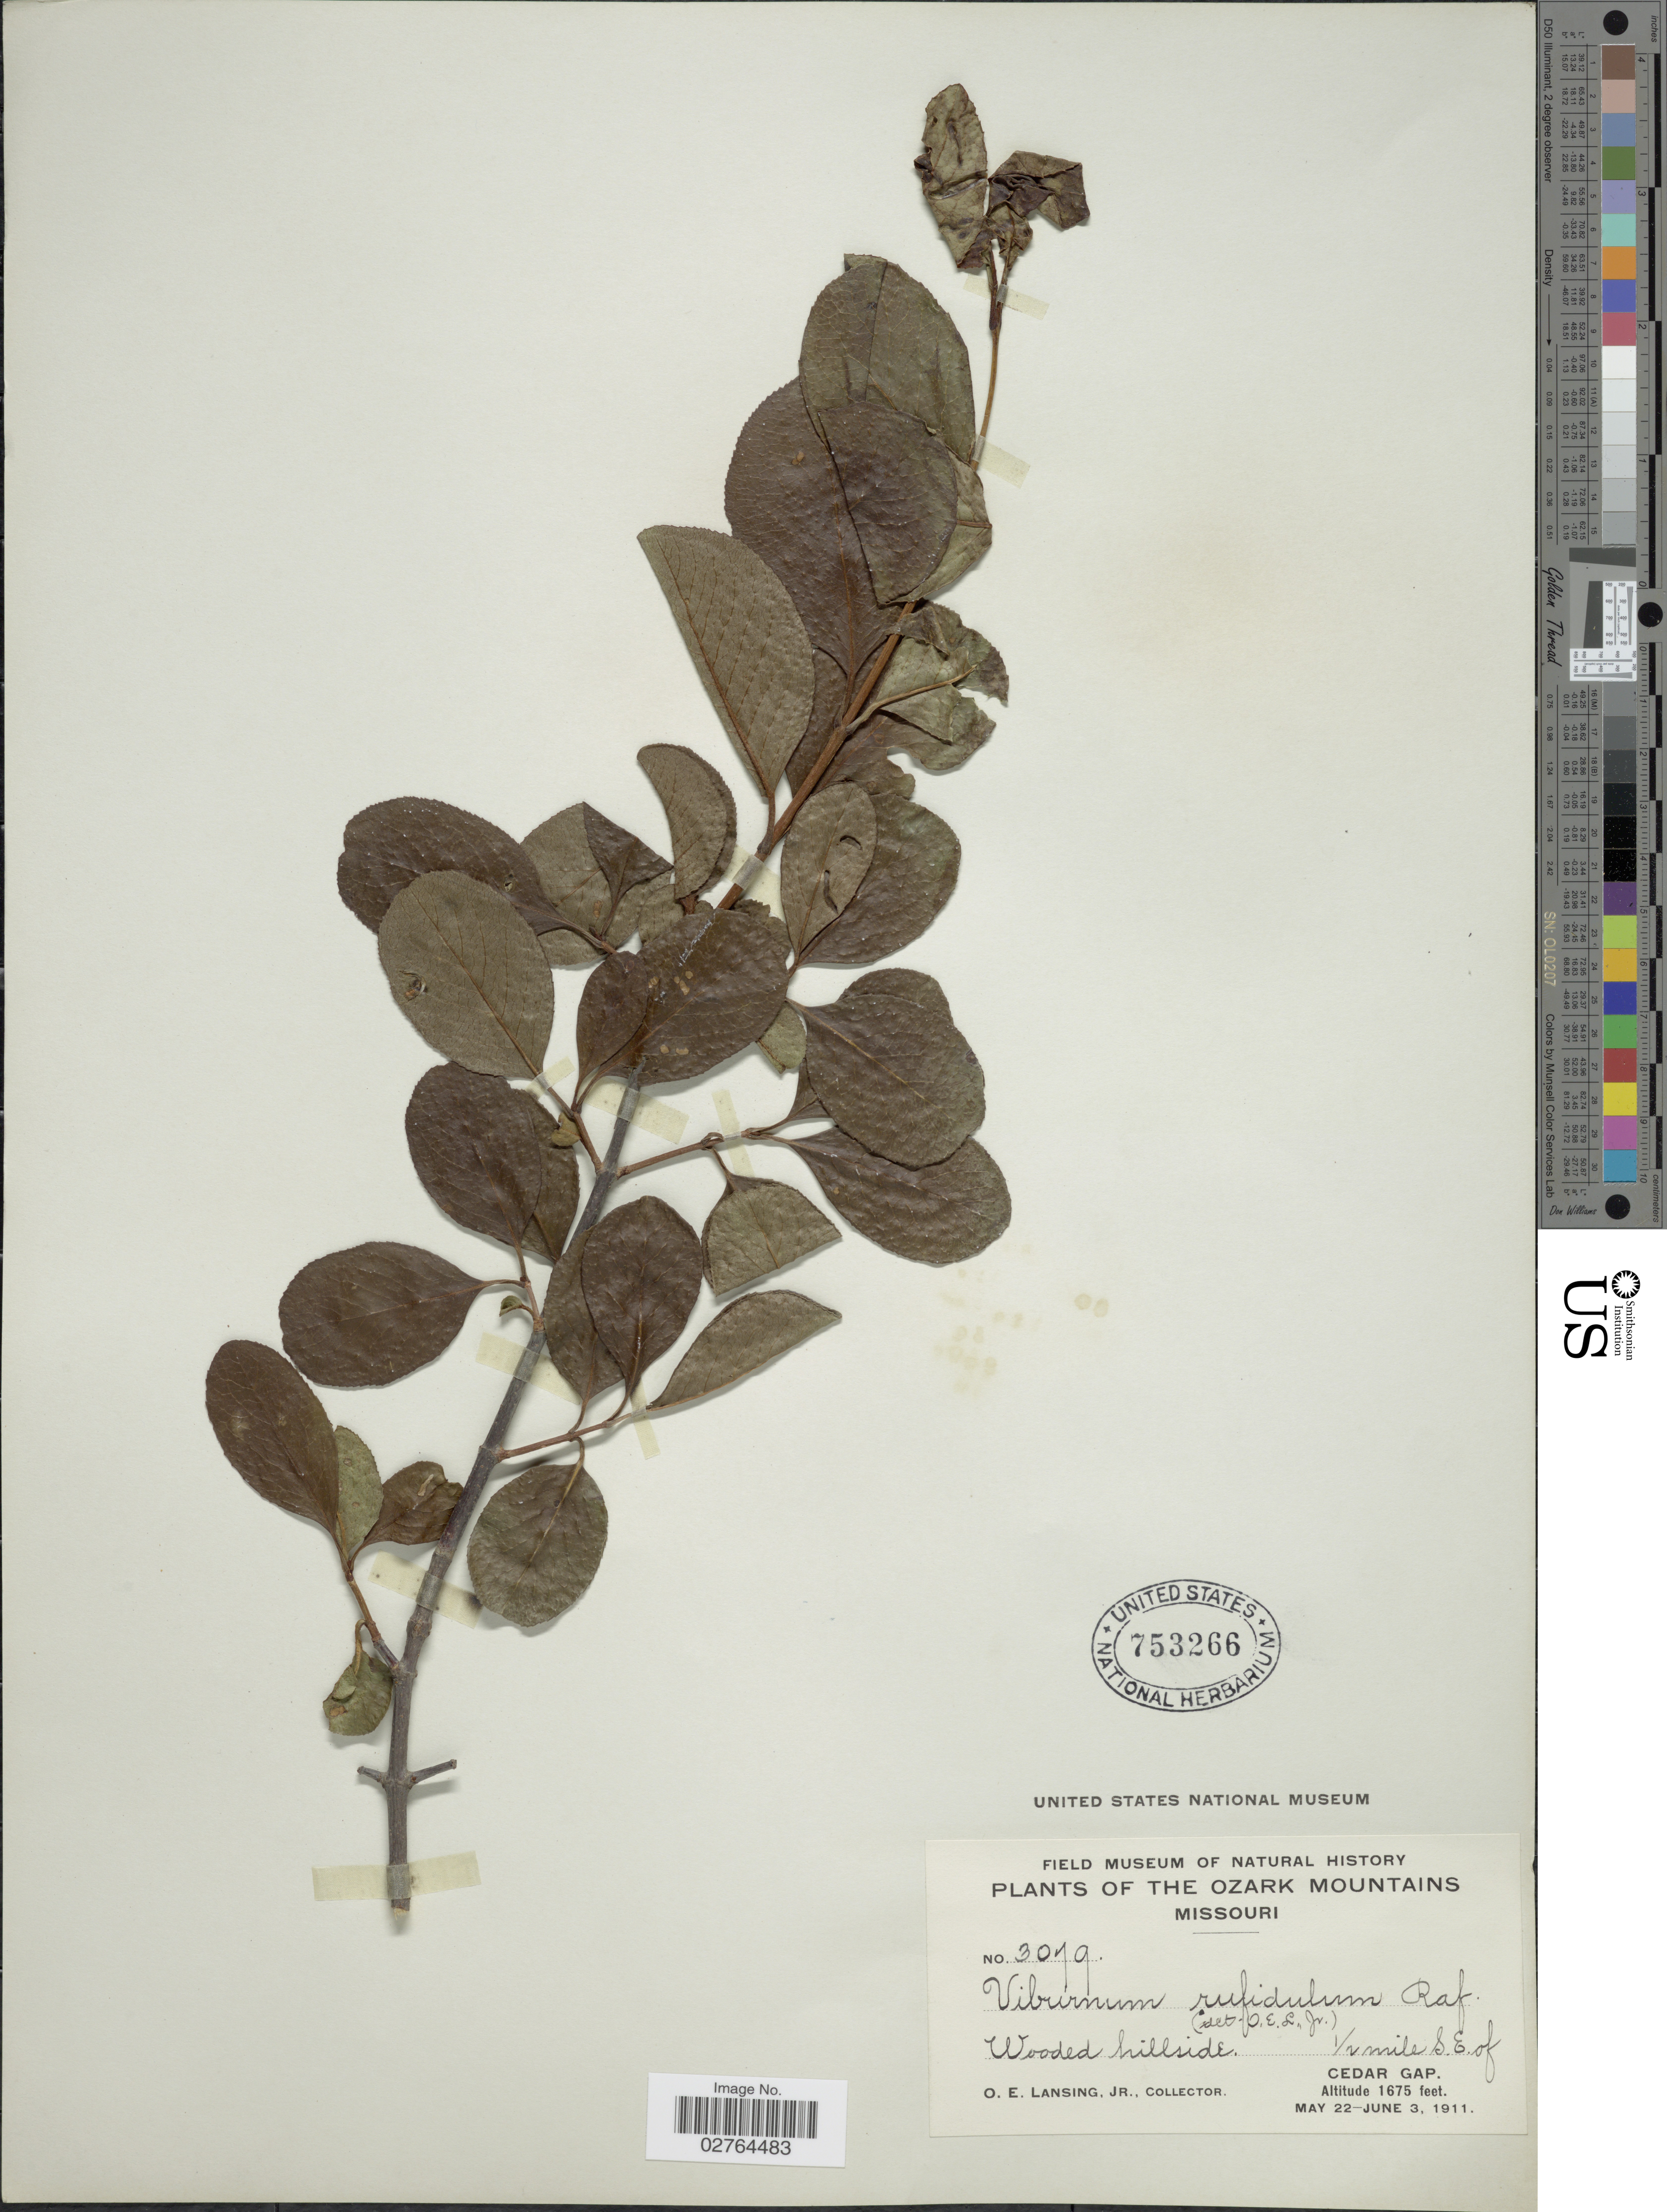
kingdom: Plantae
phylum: Tracheophyta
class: Magnoliopsida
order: Dipsacales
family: Viburnaceae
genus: Viburnum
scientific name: Viburnum rufidulum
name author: Raf.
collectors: O. Lansing Jr.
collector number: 3079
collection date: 1911-05-22/1911-06-03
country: United States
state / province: Missouri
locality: Ozark Mountains, ½ mile S.E. of Cedar Gap.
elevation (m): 511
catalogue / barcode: US 753266